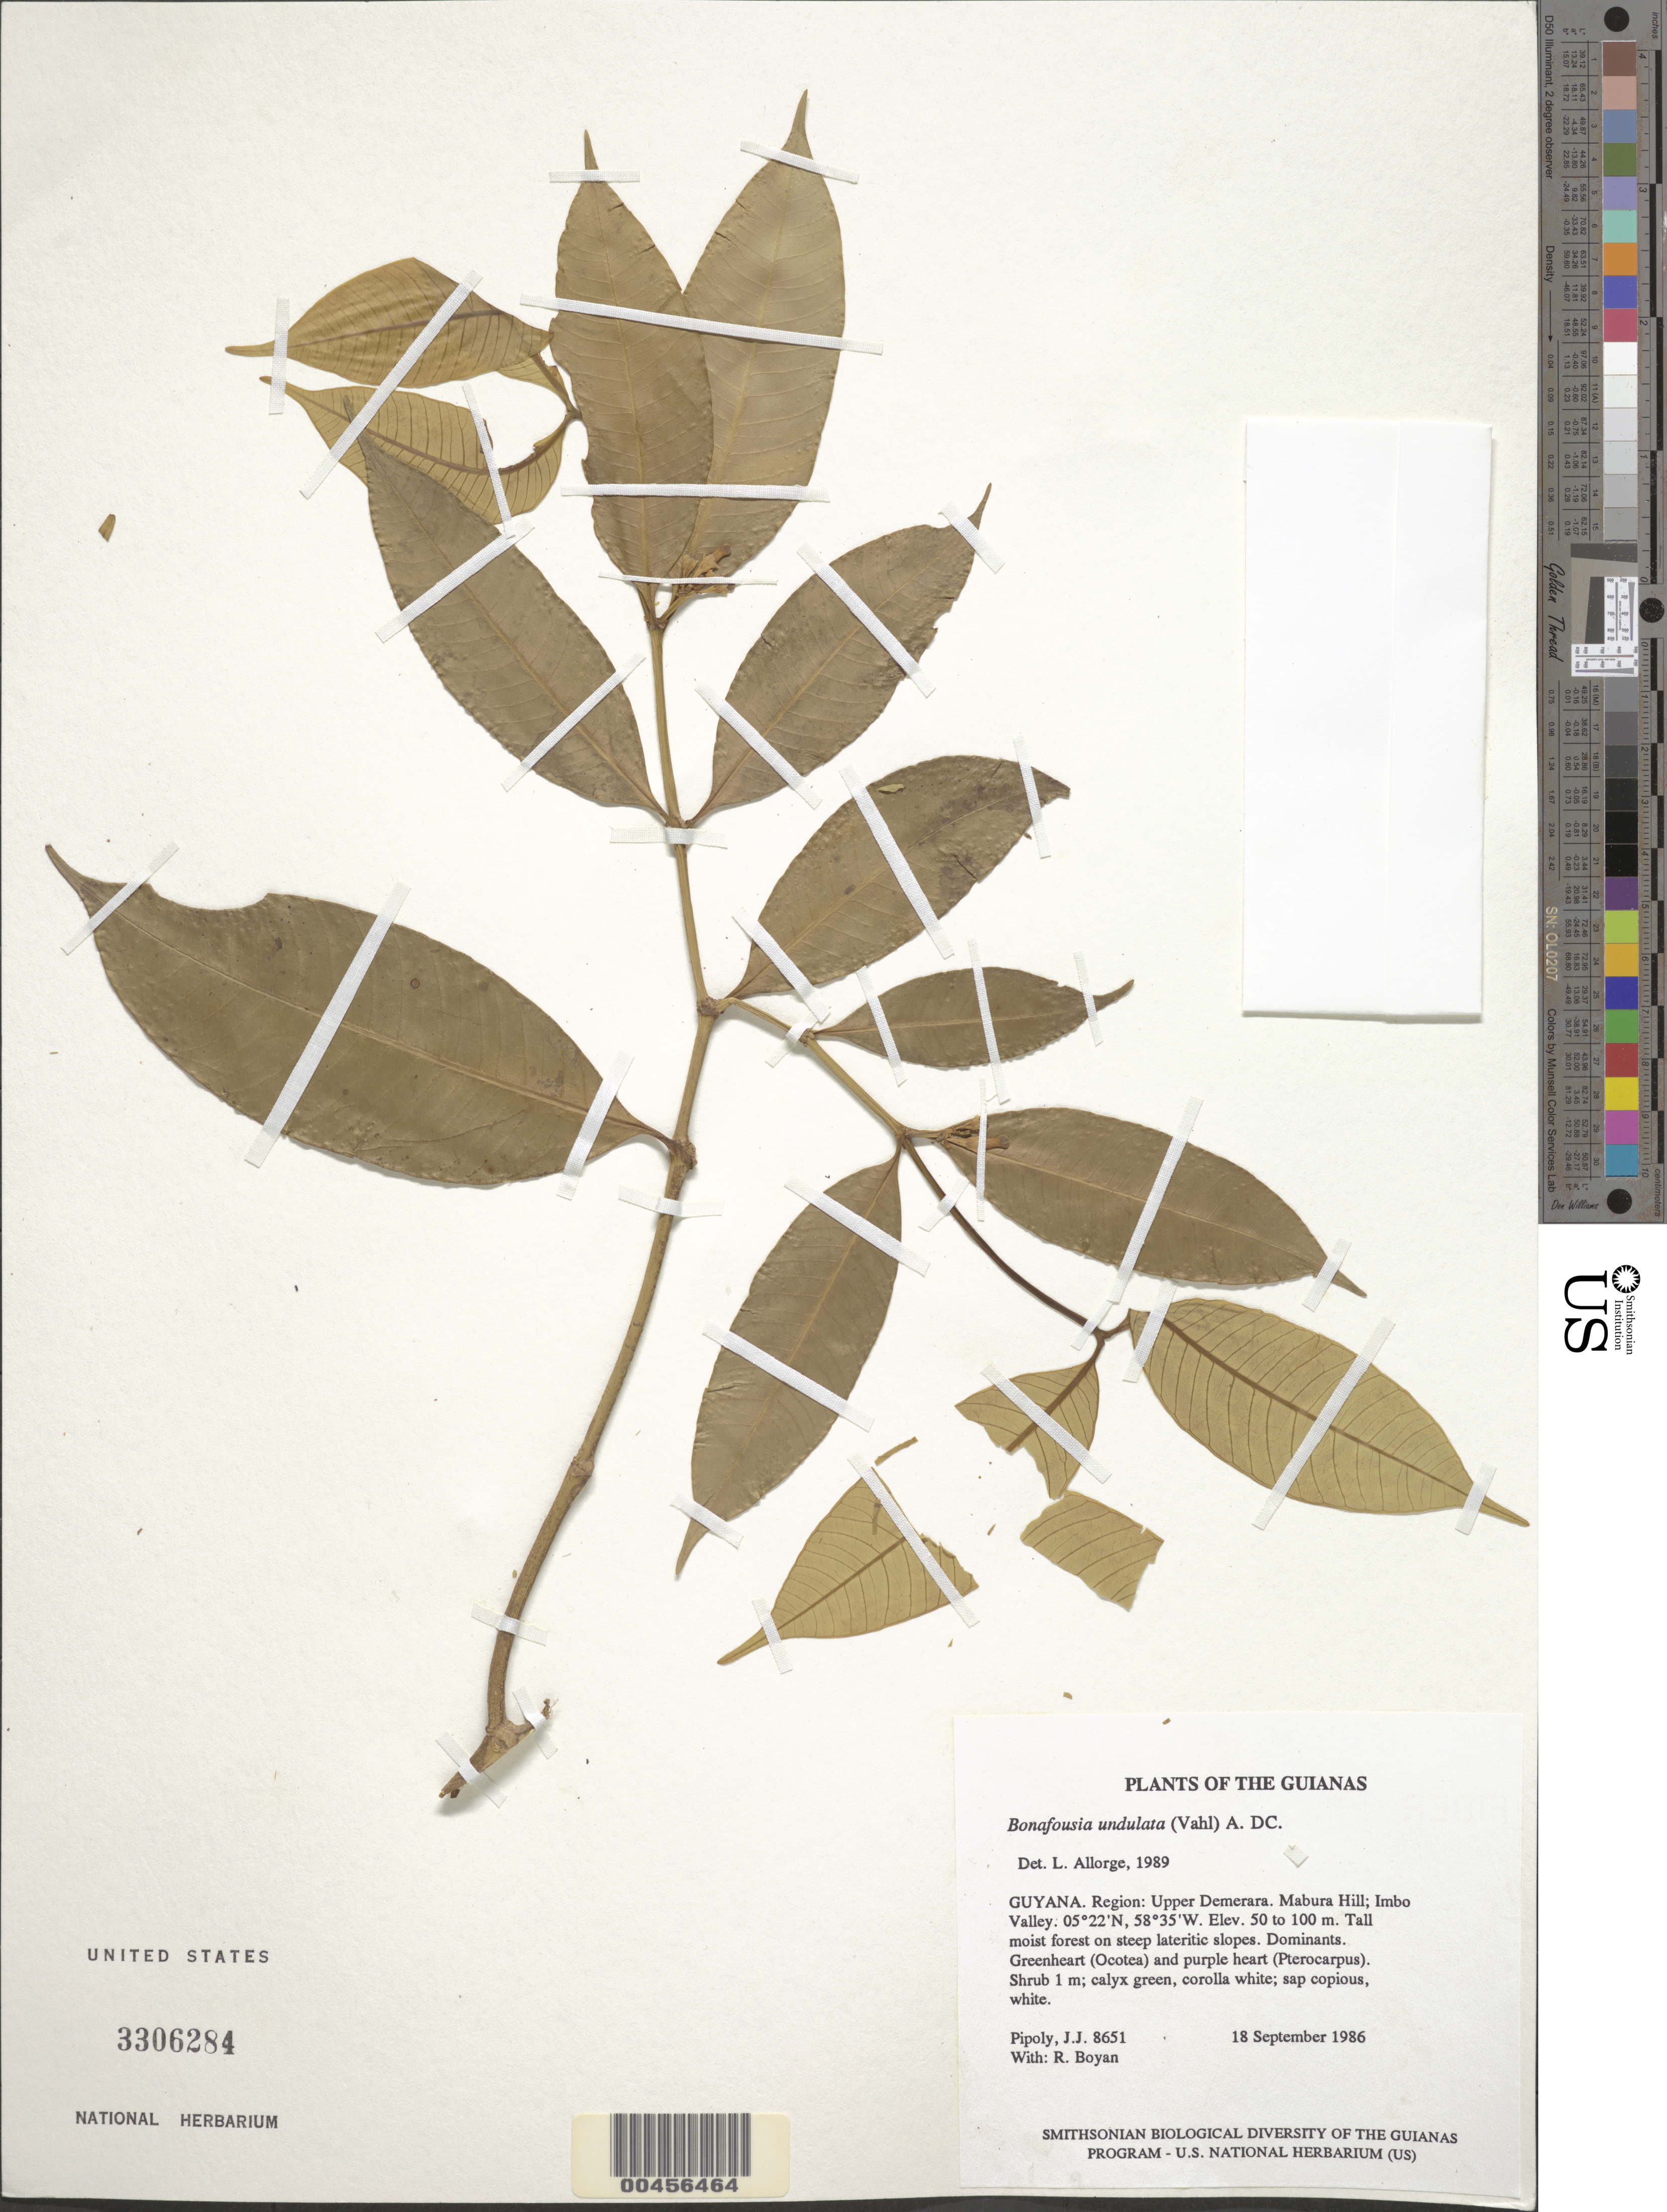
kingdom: Plantae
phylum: Tracheophyta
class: Magnoliopsida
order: Gentianales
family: Apocynaceae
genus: Bonafousia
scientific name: Bonafousia undulata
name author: (Vahl) A. DC.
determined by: Allorge, L.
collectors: J. J. Pipoly & R. Boyan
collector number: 8651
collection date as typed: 18 September 1986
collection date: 1986-09-18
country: Guyana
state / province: U. Demerara-Berbice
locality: Mabura Hill; Imbo Valley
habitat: Tall moist forest on steep lateritic slopes. Dominants. Greenheart (Ocotea) and purple heart (Pterocarpus)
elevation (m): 50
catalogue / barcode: US 3306284